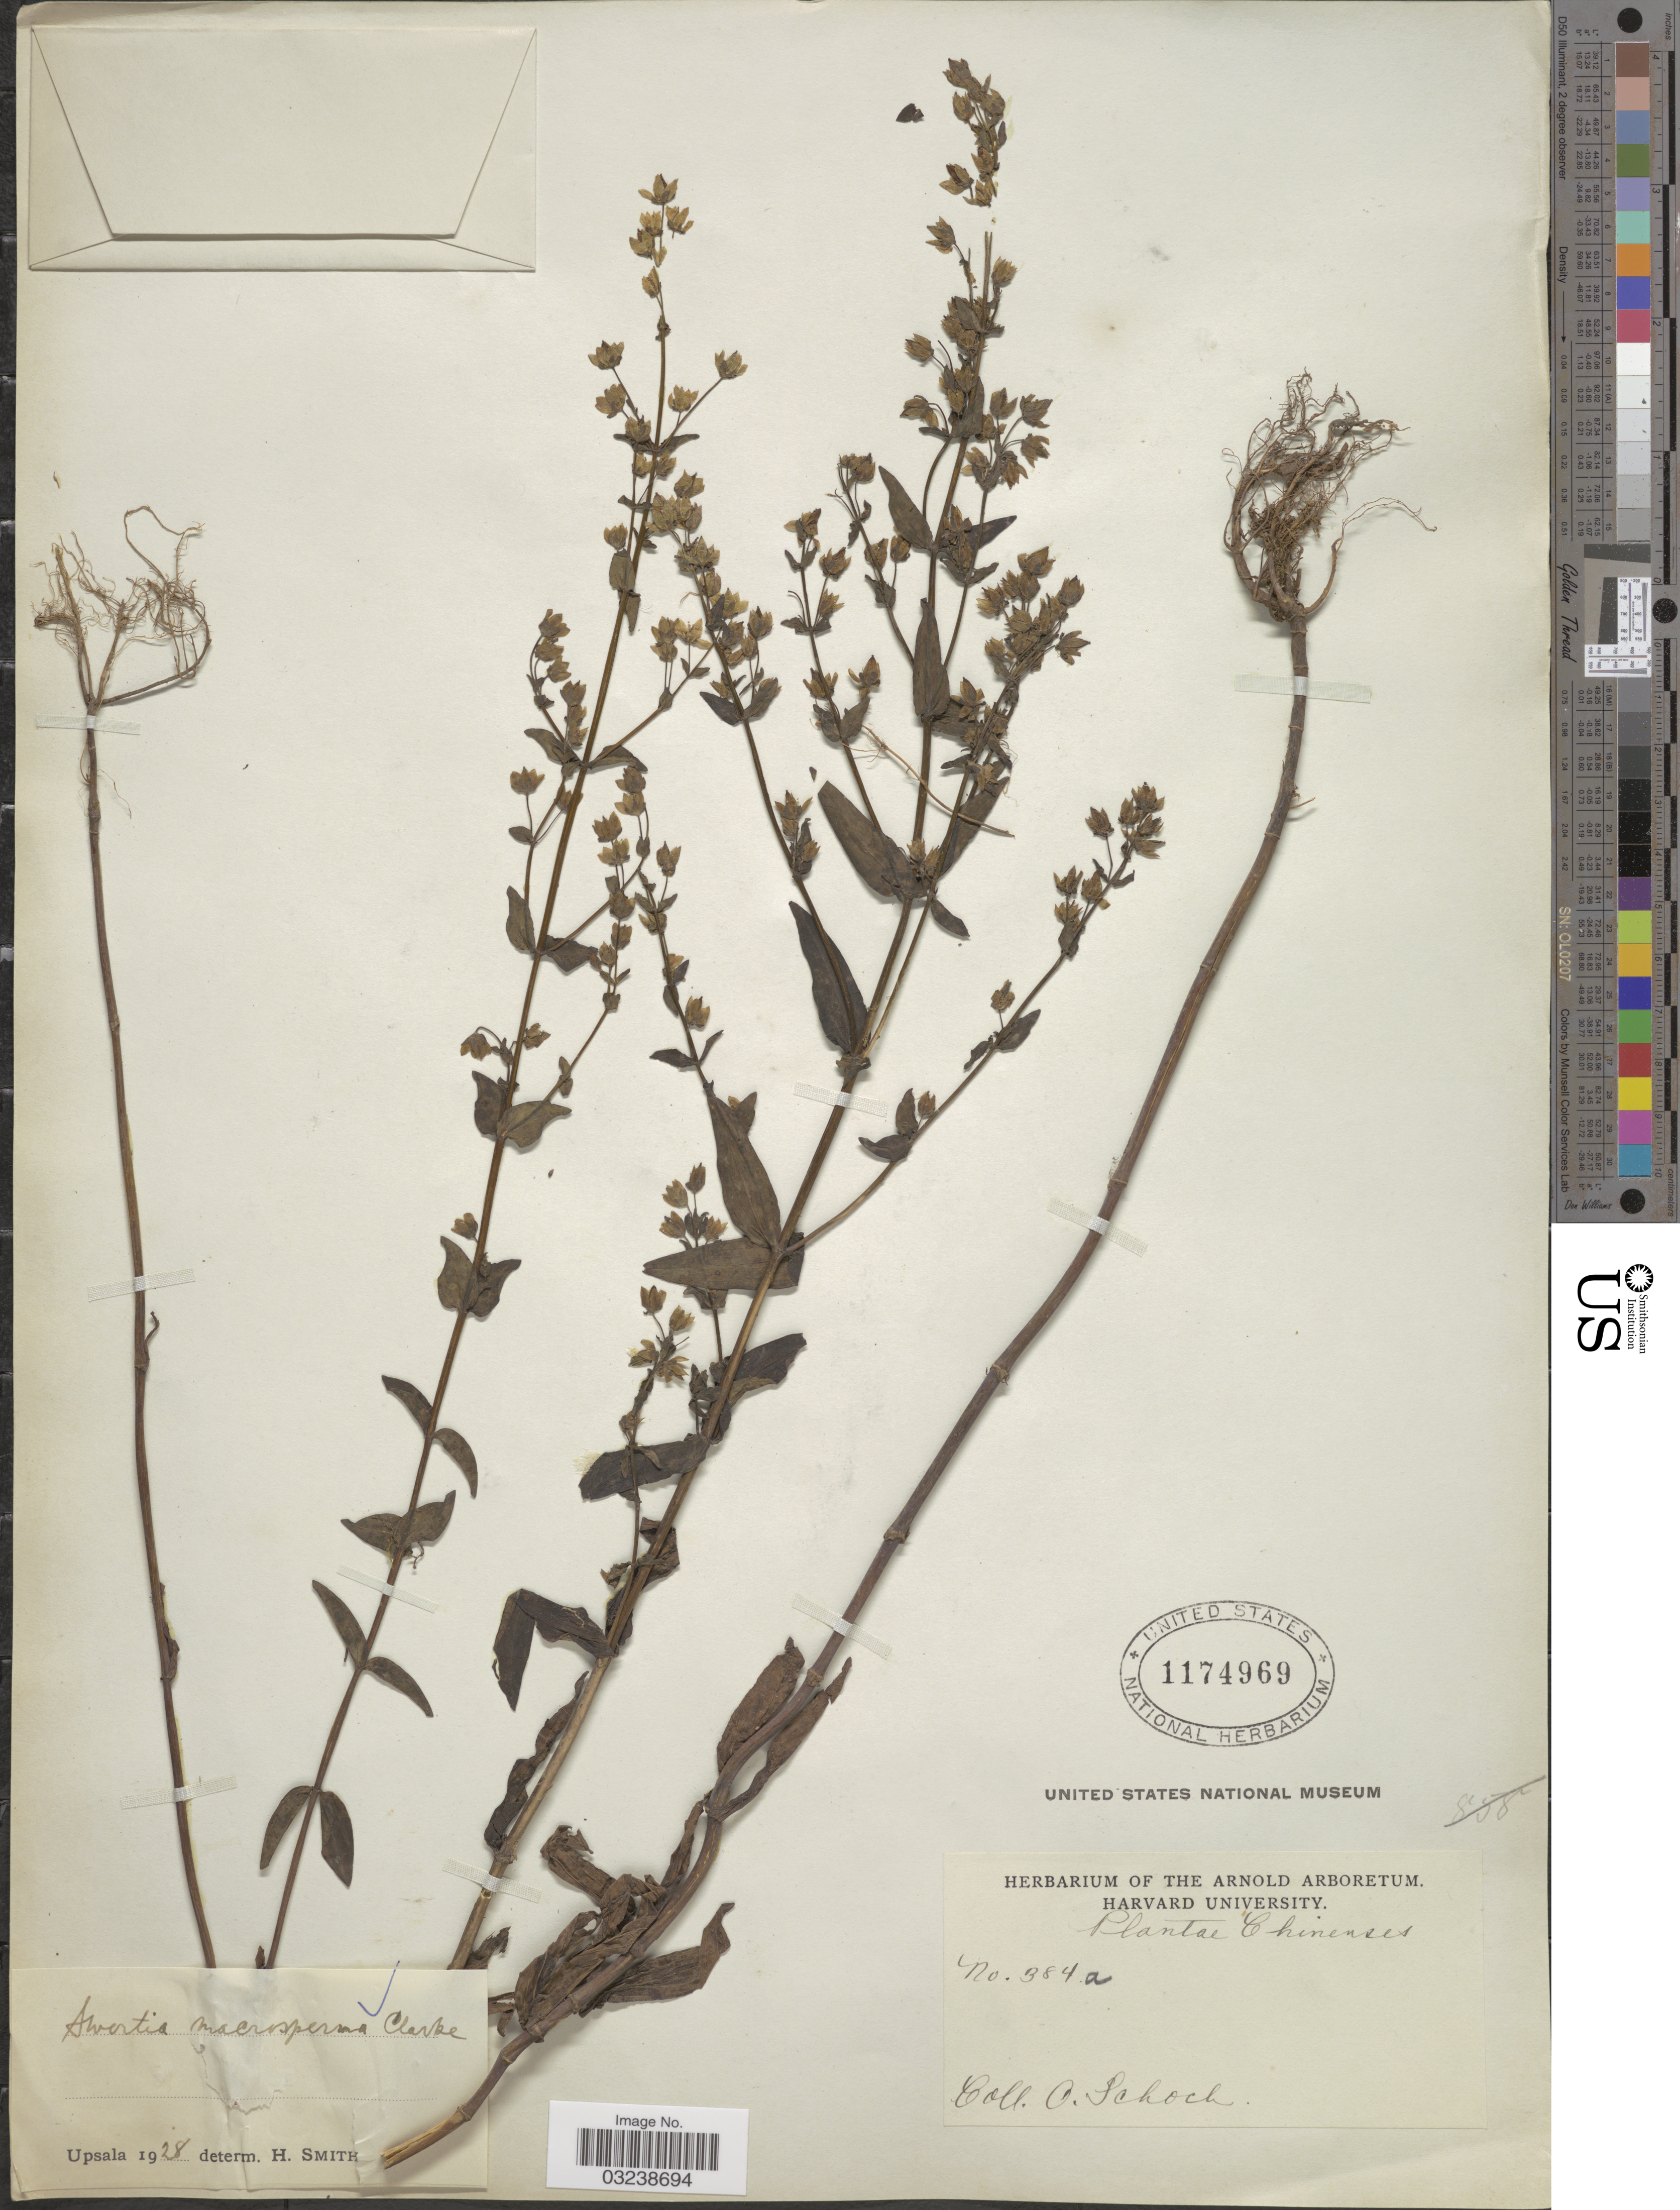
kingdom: Plantae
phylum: Tracheophyta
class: Magnoliopsida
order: Gentianales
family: Gentianaceae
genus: Swertia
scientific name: Swertia macrosperma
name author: (C.B. Clarke) C.B. Clarke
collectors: O. Schoch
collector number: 384a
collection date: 1928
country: China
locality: Upsala.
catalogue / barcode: US 1174969